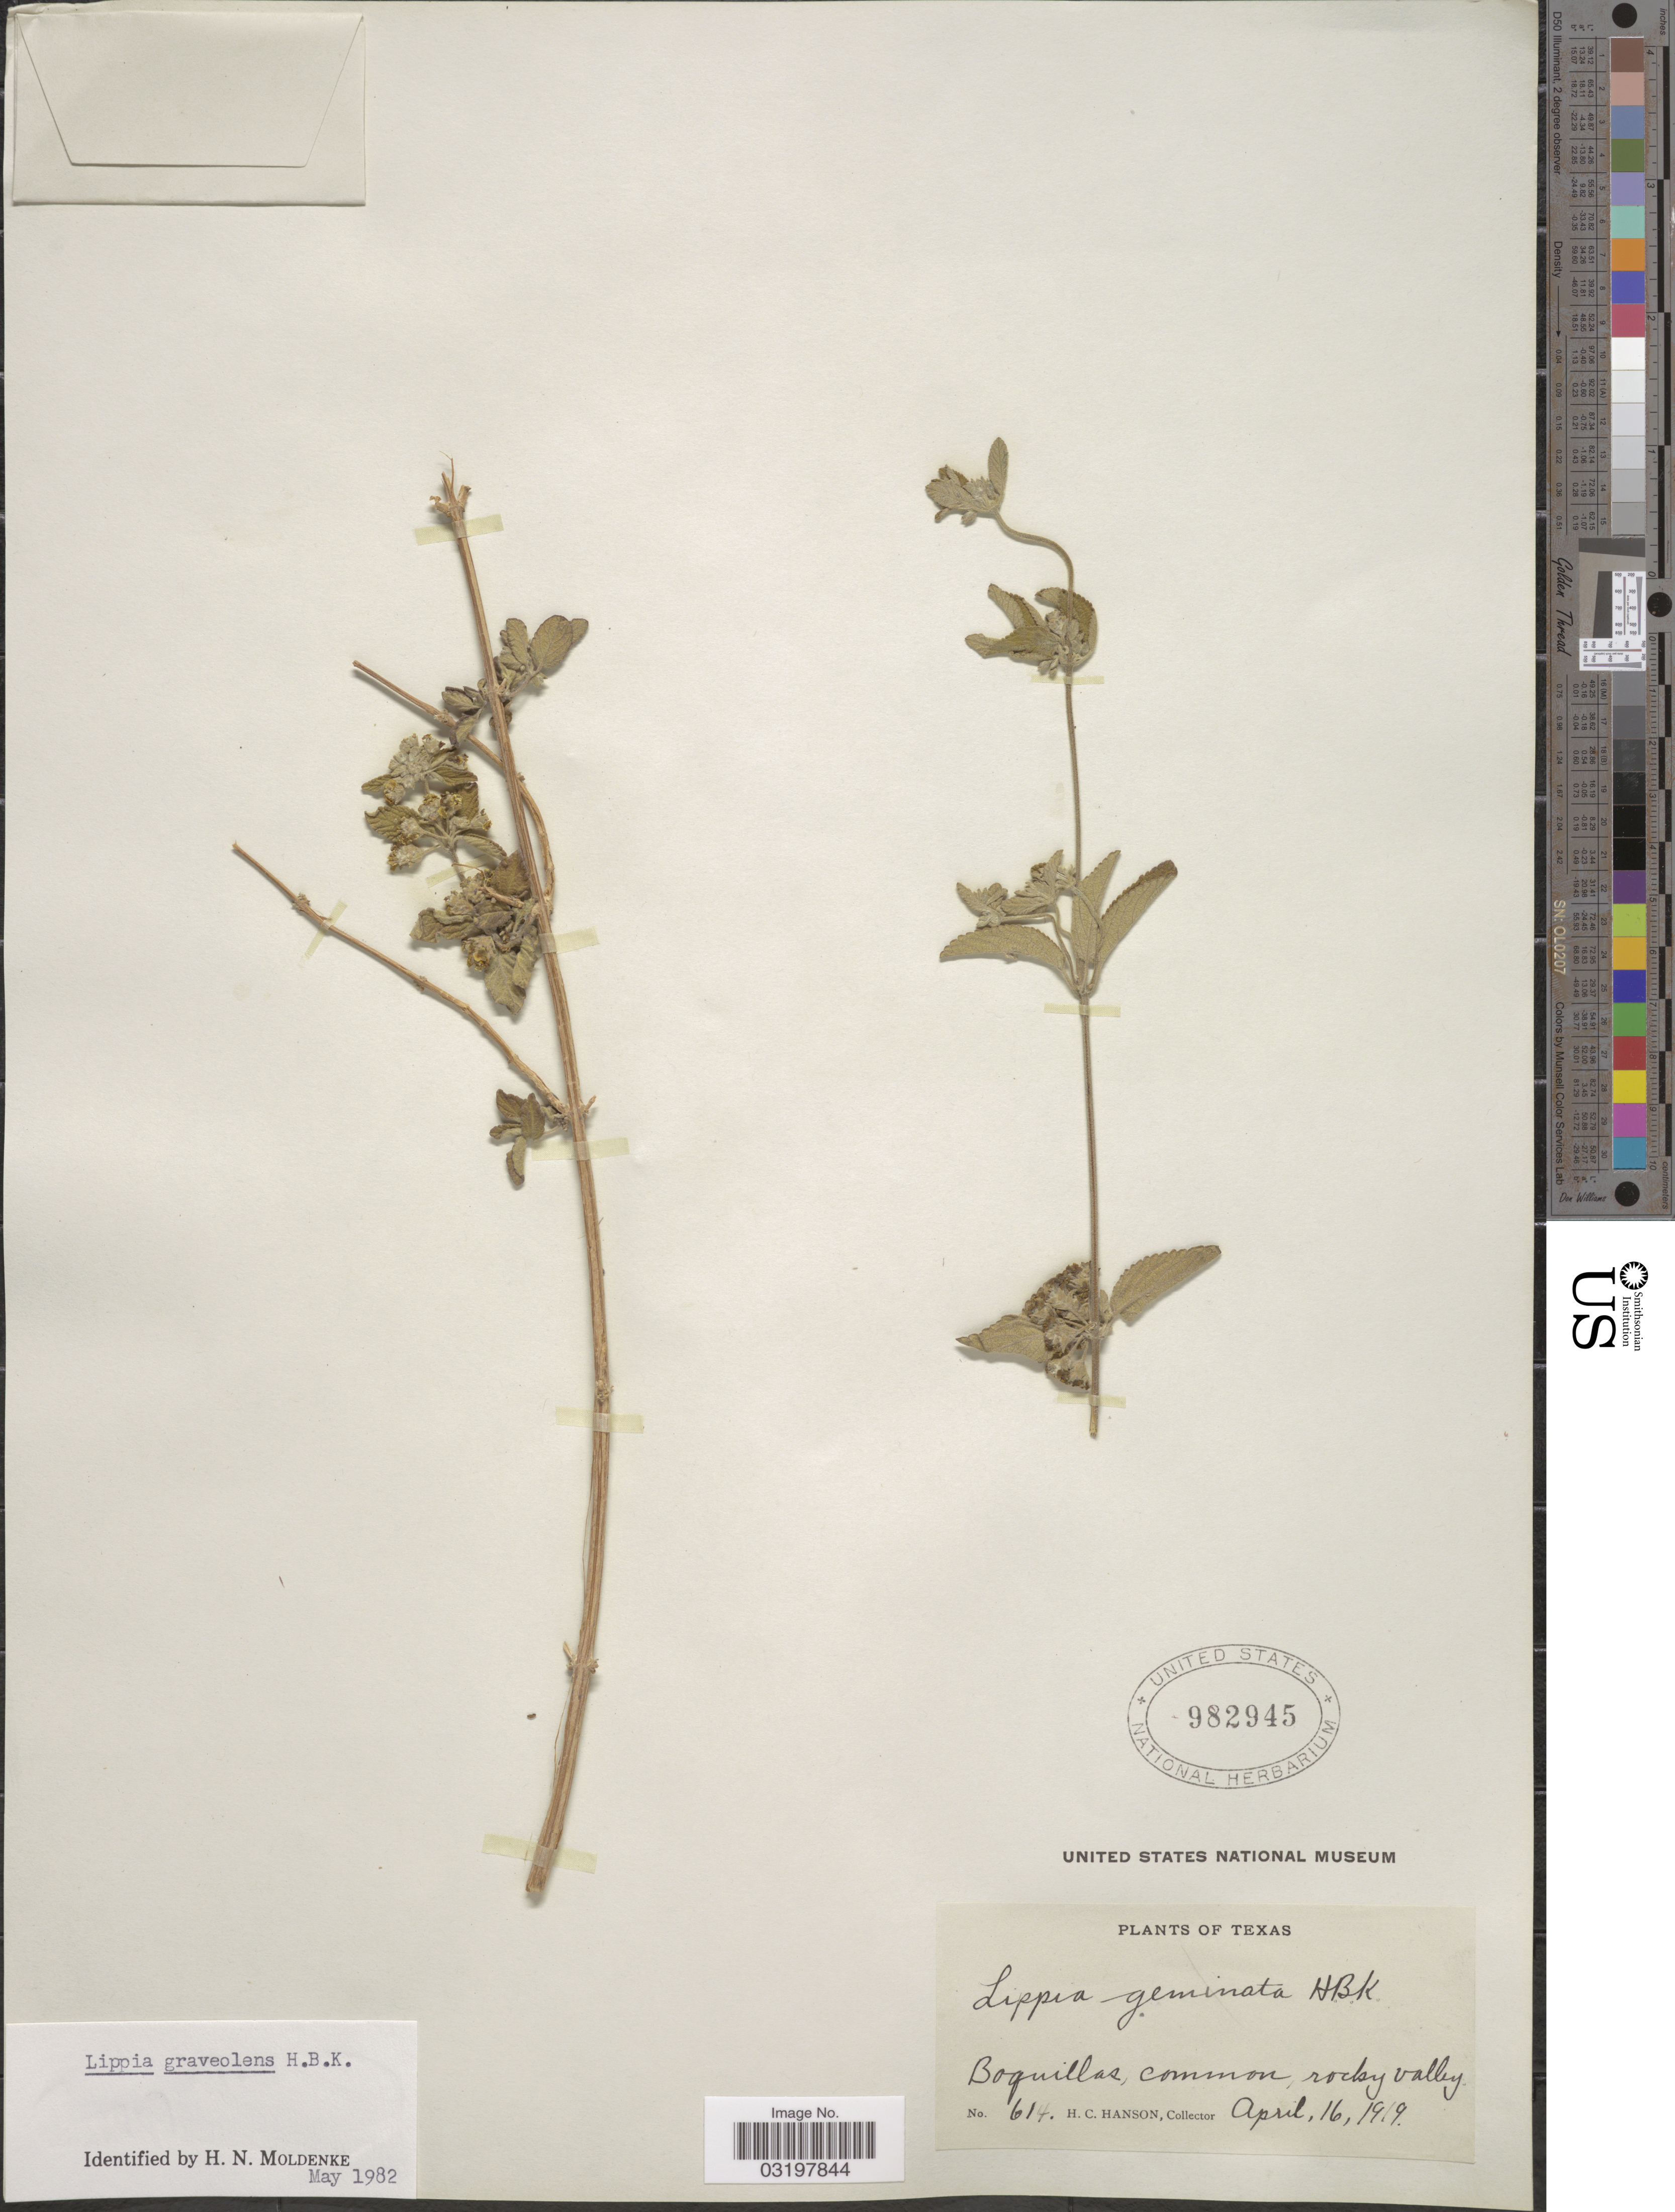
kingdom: Plantae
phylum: Tracheophyta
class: Magnoliopsida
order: Lamiales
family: Verbenaceae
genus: Lippia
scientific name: Lippia graveolens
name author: Kunth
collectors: H. Hanson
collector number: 614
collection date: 1919-04-16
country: United States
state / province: Texas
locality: Boquillas, common, rocky valley.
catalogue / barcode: US 982945